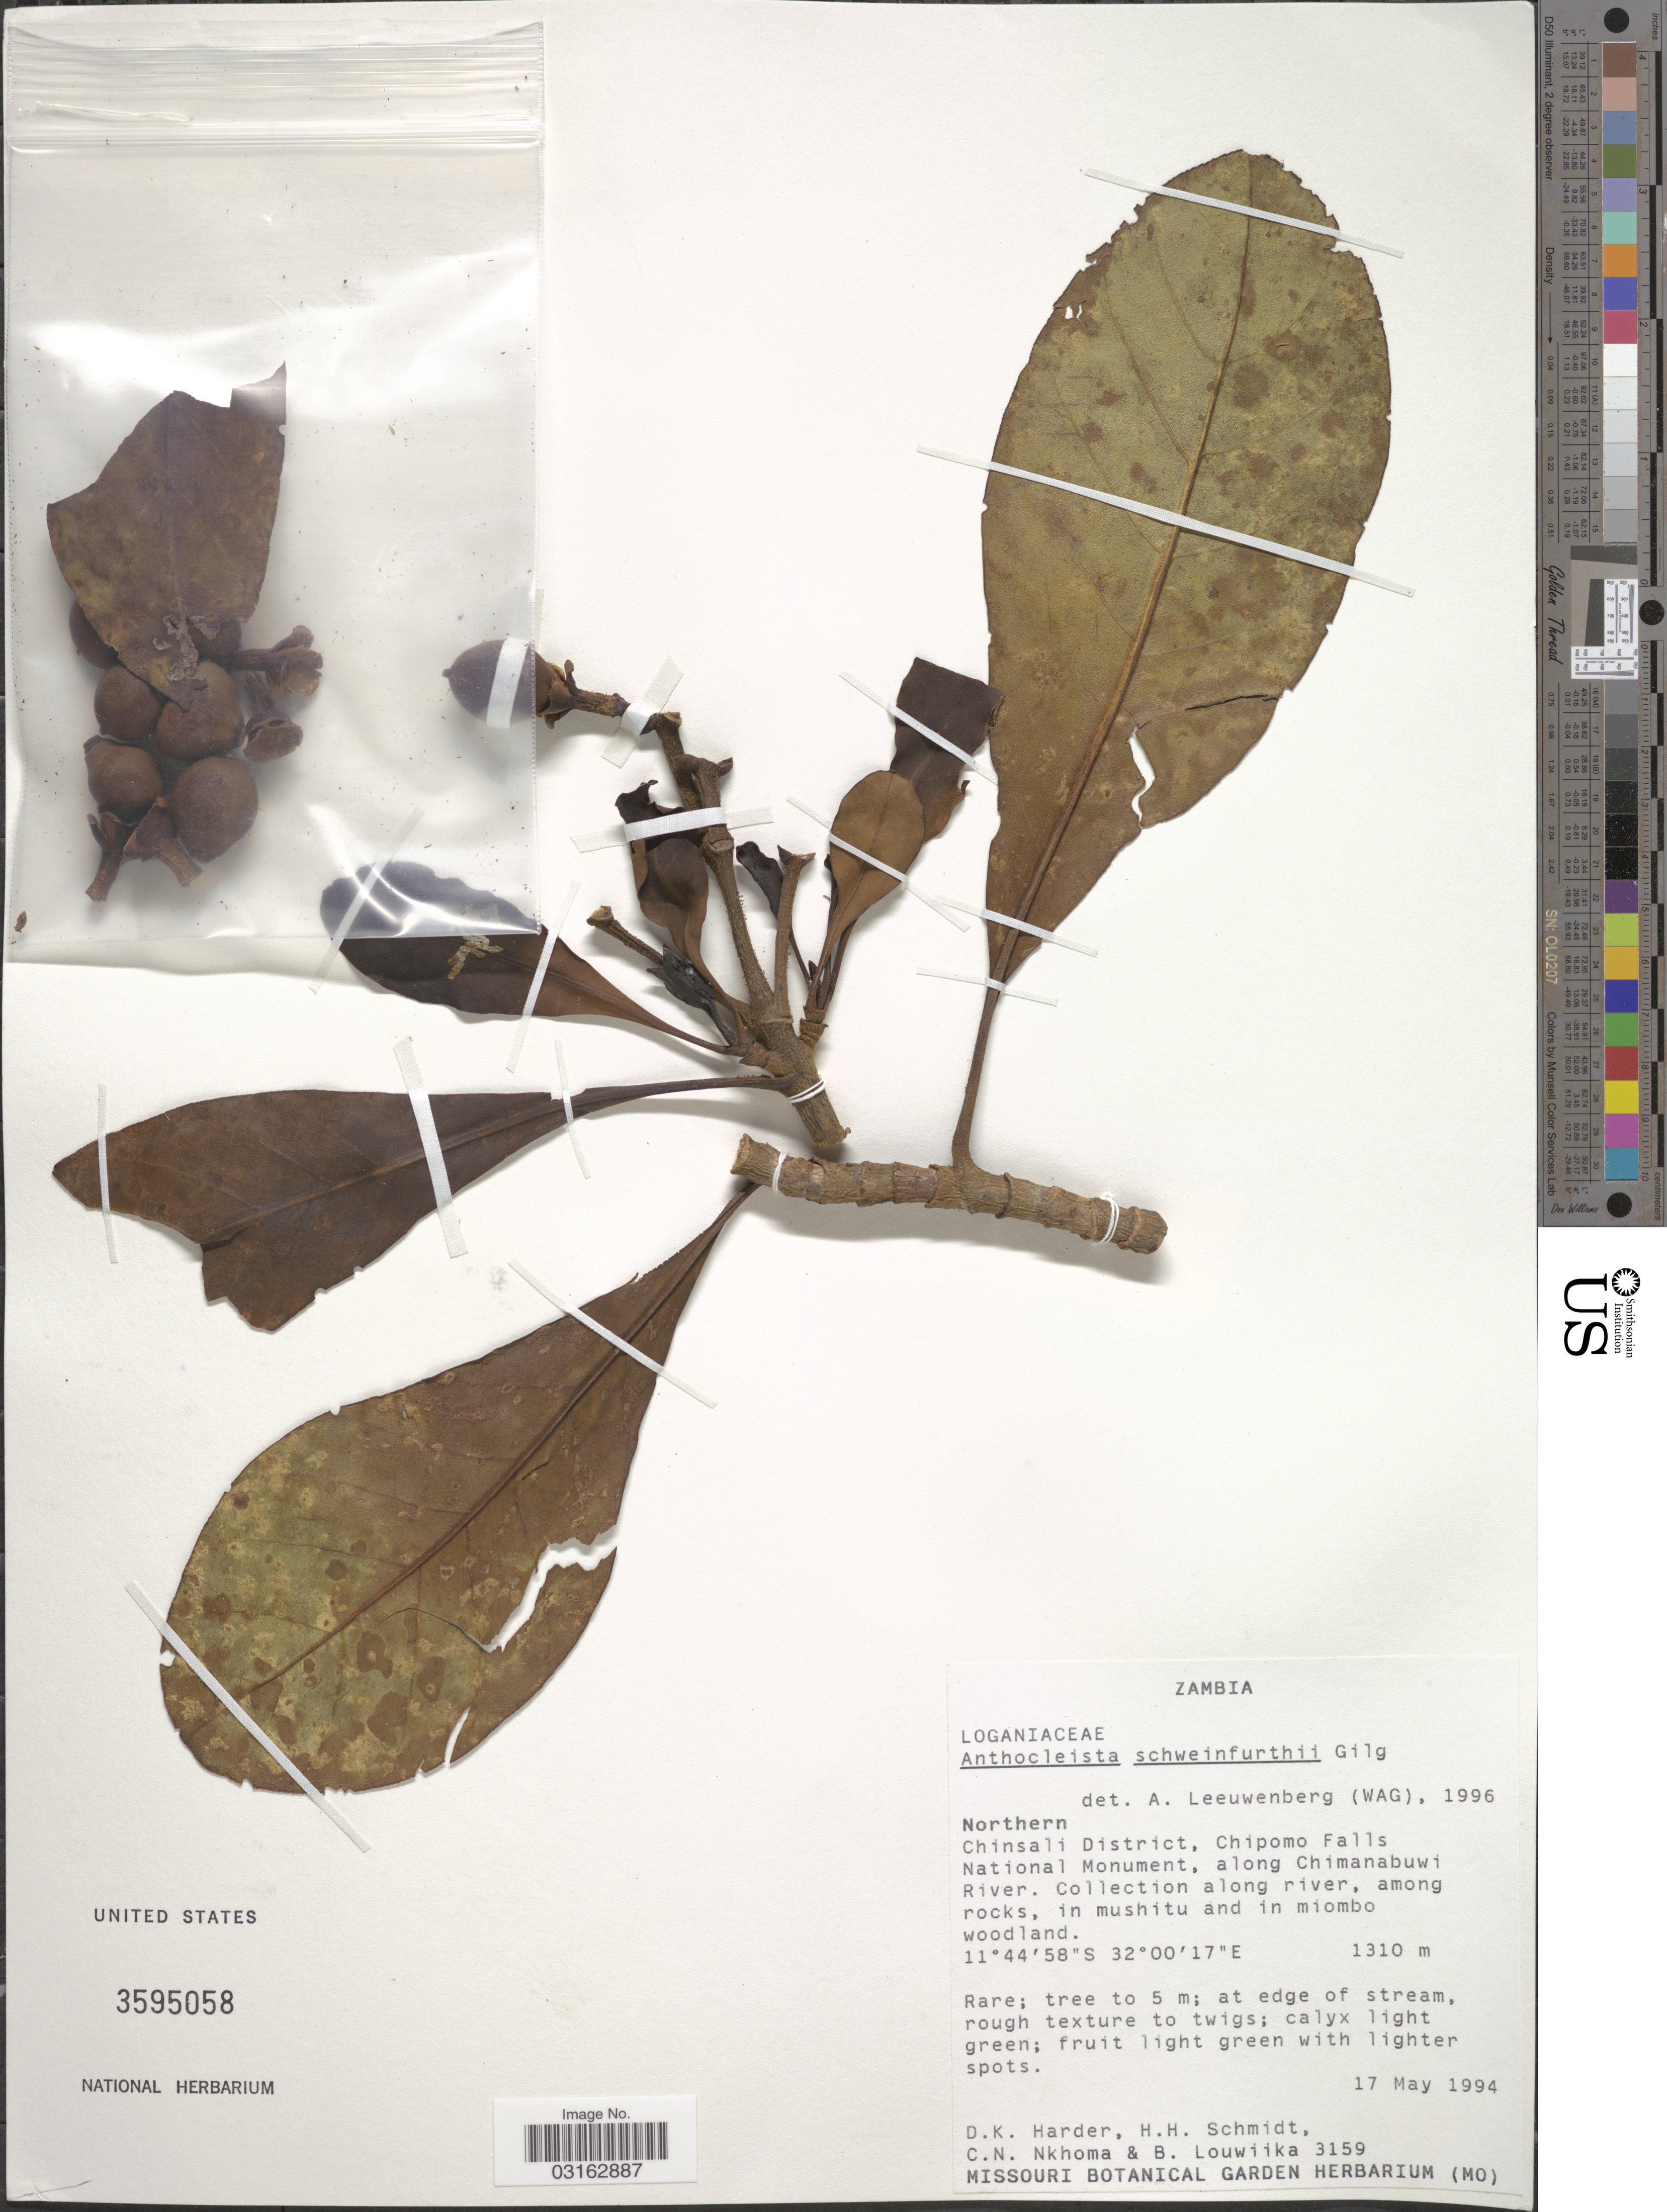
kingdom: Plantae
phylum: Tracheophyta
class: Magnoliopsida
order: Gentianales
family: Gentianaceae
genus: Anthocleista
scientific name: Anthocleista schweinfurthii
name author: Gilg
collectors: D. Harder, H. H. Schmidt, C. Nkhoma & B. Louwiika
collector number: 3159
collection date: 1994-05-17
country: Zambia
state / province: Northern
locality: Chinsali District, Chipomo Falls National Monument, along Chimanabuwi River.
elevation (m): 1310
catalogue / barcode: US 3595058